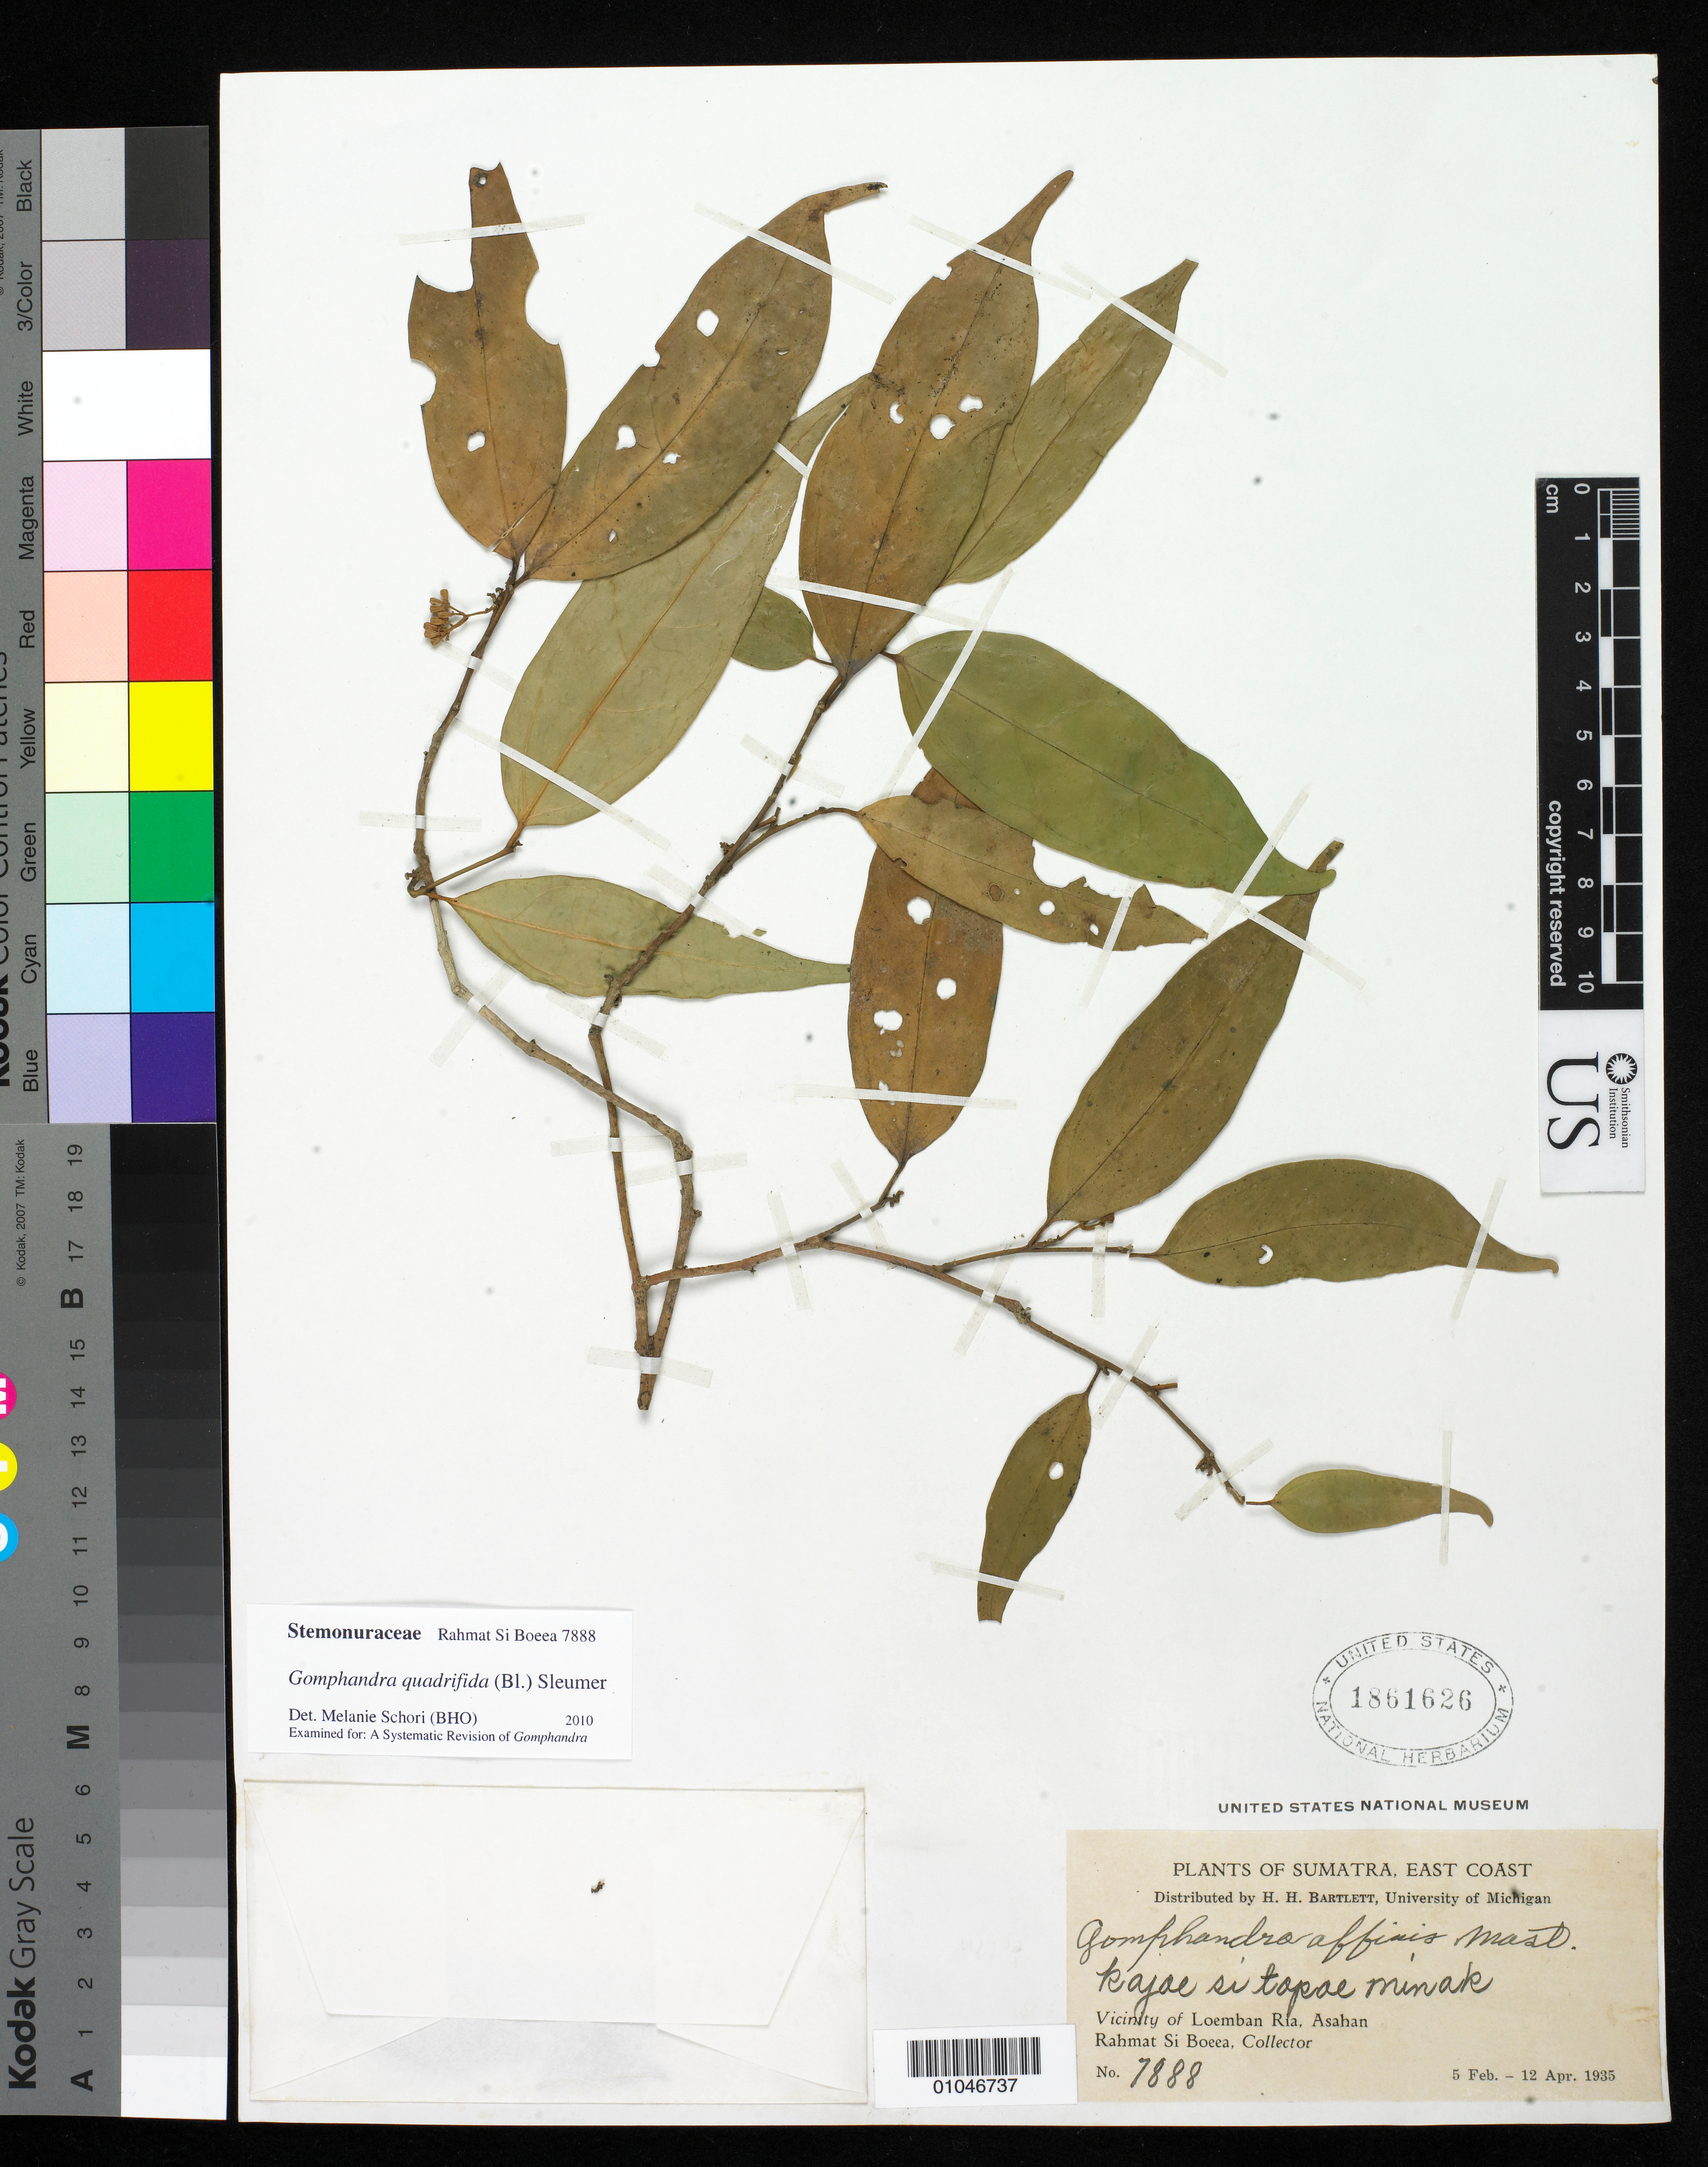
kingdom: Plantae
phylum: Tracheophyta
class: Magnoliopsida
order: Cardiopteridales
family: Stemonuraceae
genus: Gomphandra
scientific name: Gomphandra quadrifida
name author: (Blume) Sleumer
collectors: Rahmat Si Boeea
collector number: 7888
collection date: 1934-02-05/1934-04-12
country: Indonesia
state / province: Sumatra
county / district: Aceh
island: Sumatra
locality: (East Coast) Vicinity of Loemban Ria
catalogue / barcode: US 1861626